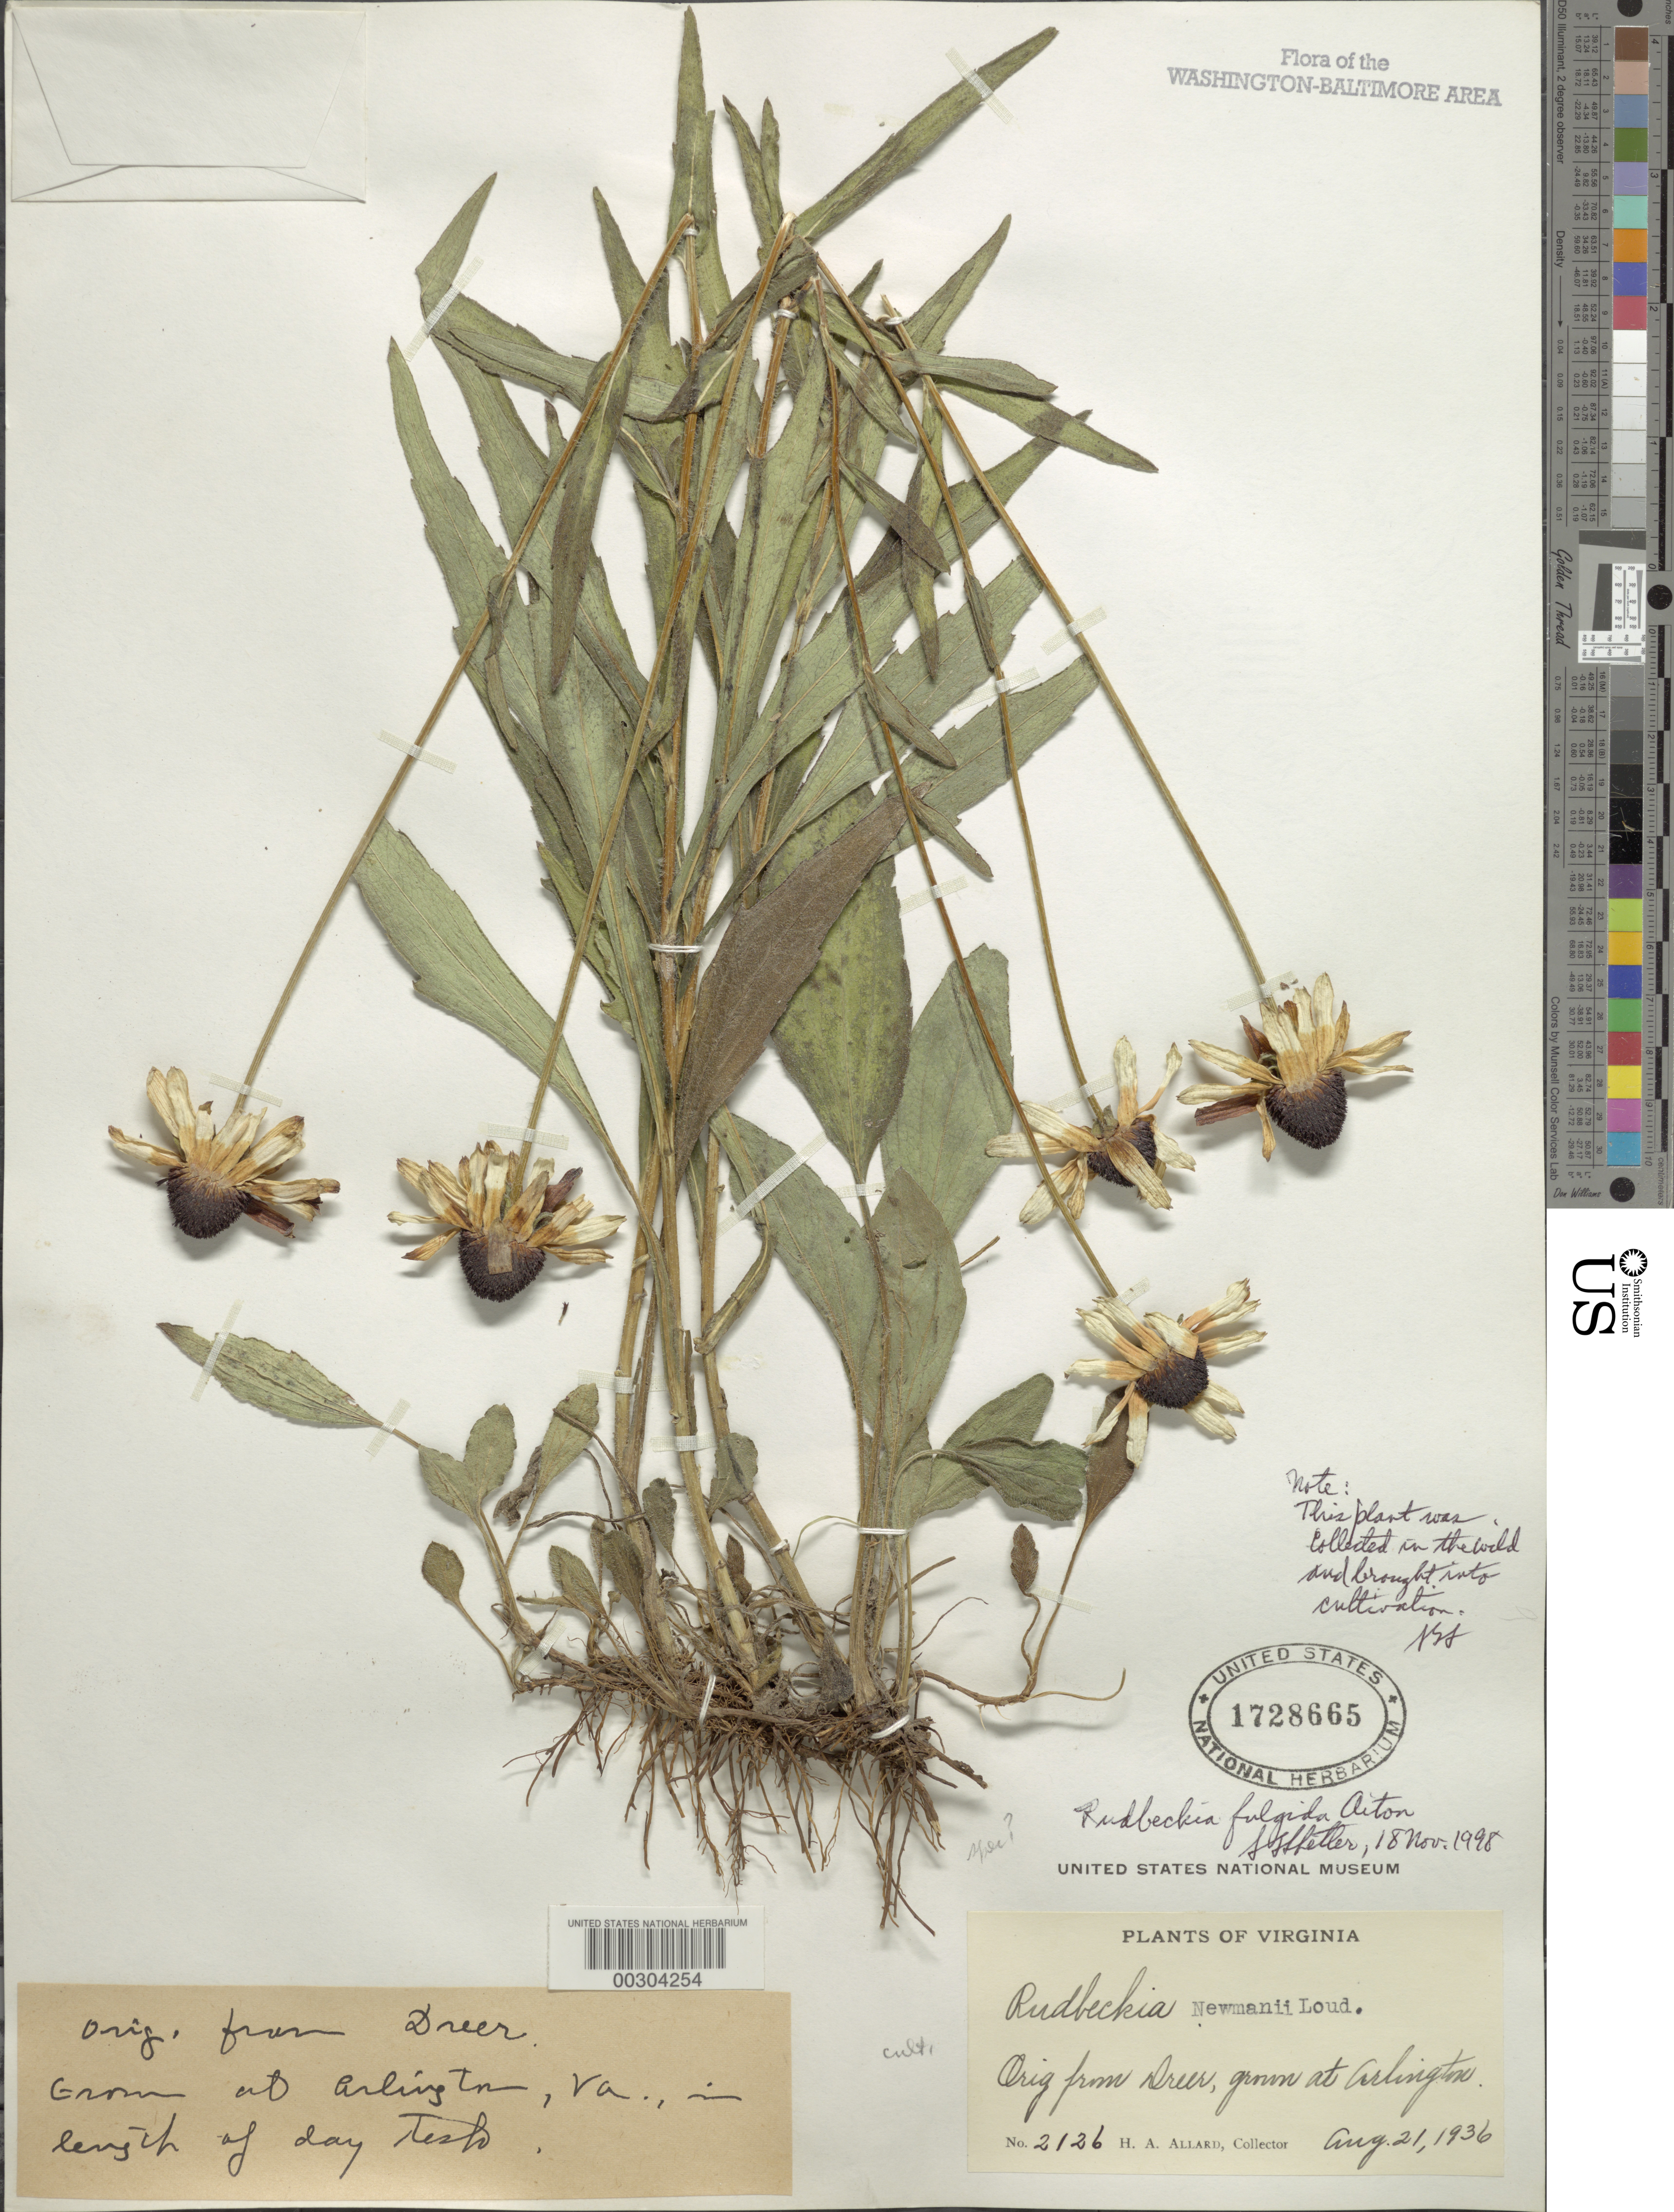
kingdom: Plantae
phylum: Tracheophyta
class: Magnoliopsida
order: Asterales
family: Asteraceae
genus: Rudbeckia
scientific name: Rudbeckia fulgida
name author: Aiton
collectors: H. A. Allard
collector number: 2126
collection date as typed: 21 Aug 1936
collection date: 1936-08-21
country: United States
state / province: Virginia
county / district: Arlington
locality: Arlington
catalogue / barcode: US 1728665